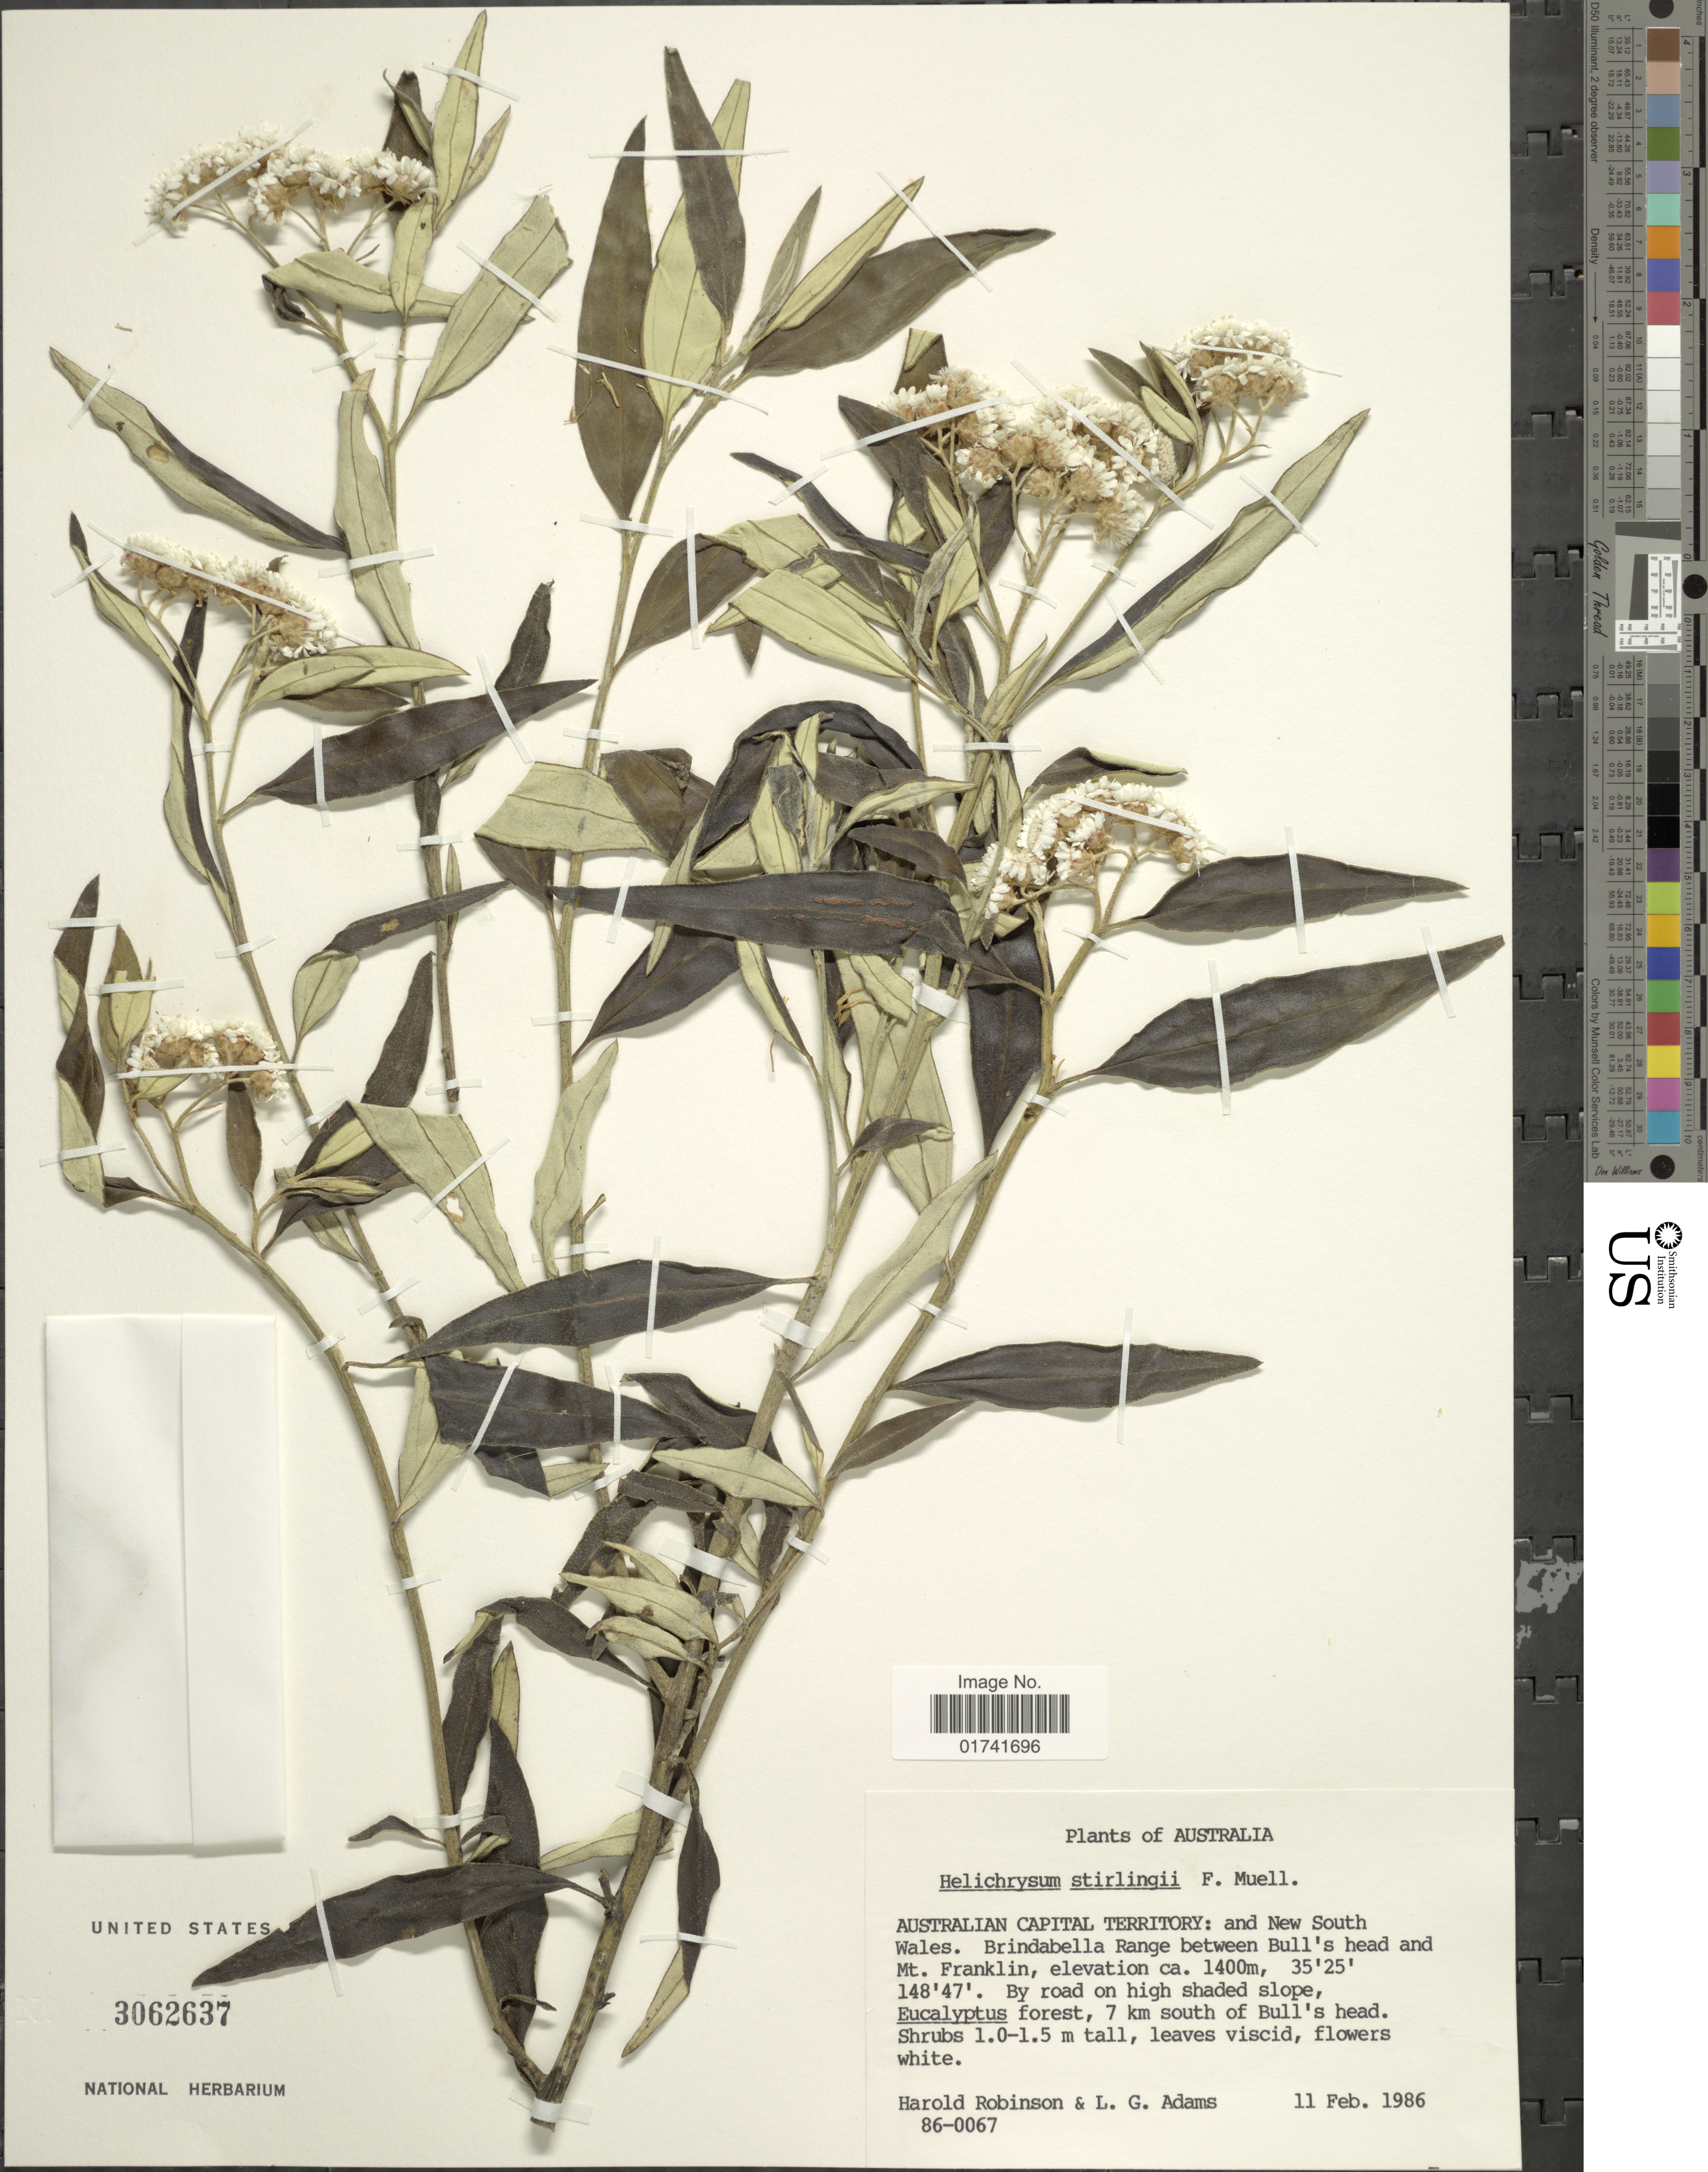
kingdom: Plantae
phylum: Tracheophyta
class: Magnoliopsida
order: Asterales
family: Asteraceae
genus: Ozothamnus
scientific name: Ozothamnus stirlingii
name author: (F. Muell.) Anderb.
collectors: H. Robinson & L. G. Adams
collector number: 86-0067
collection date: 1986-02-11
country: Australia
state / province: New South Wales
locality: Australian Capital Territory: and New South Wales, Brindabella Range between Bull's head and Mt. Franklin, by road on high shaded slope.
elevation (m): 1400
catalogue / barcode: US 3062637